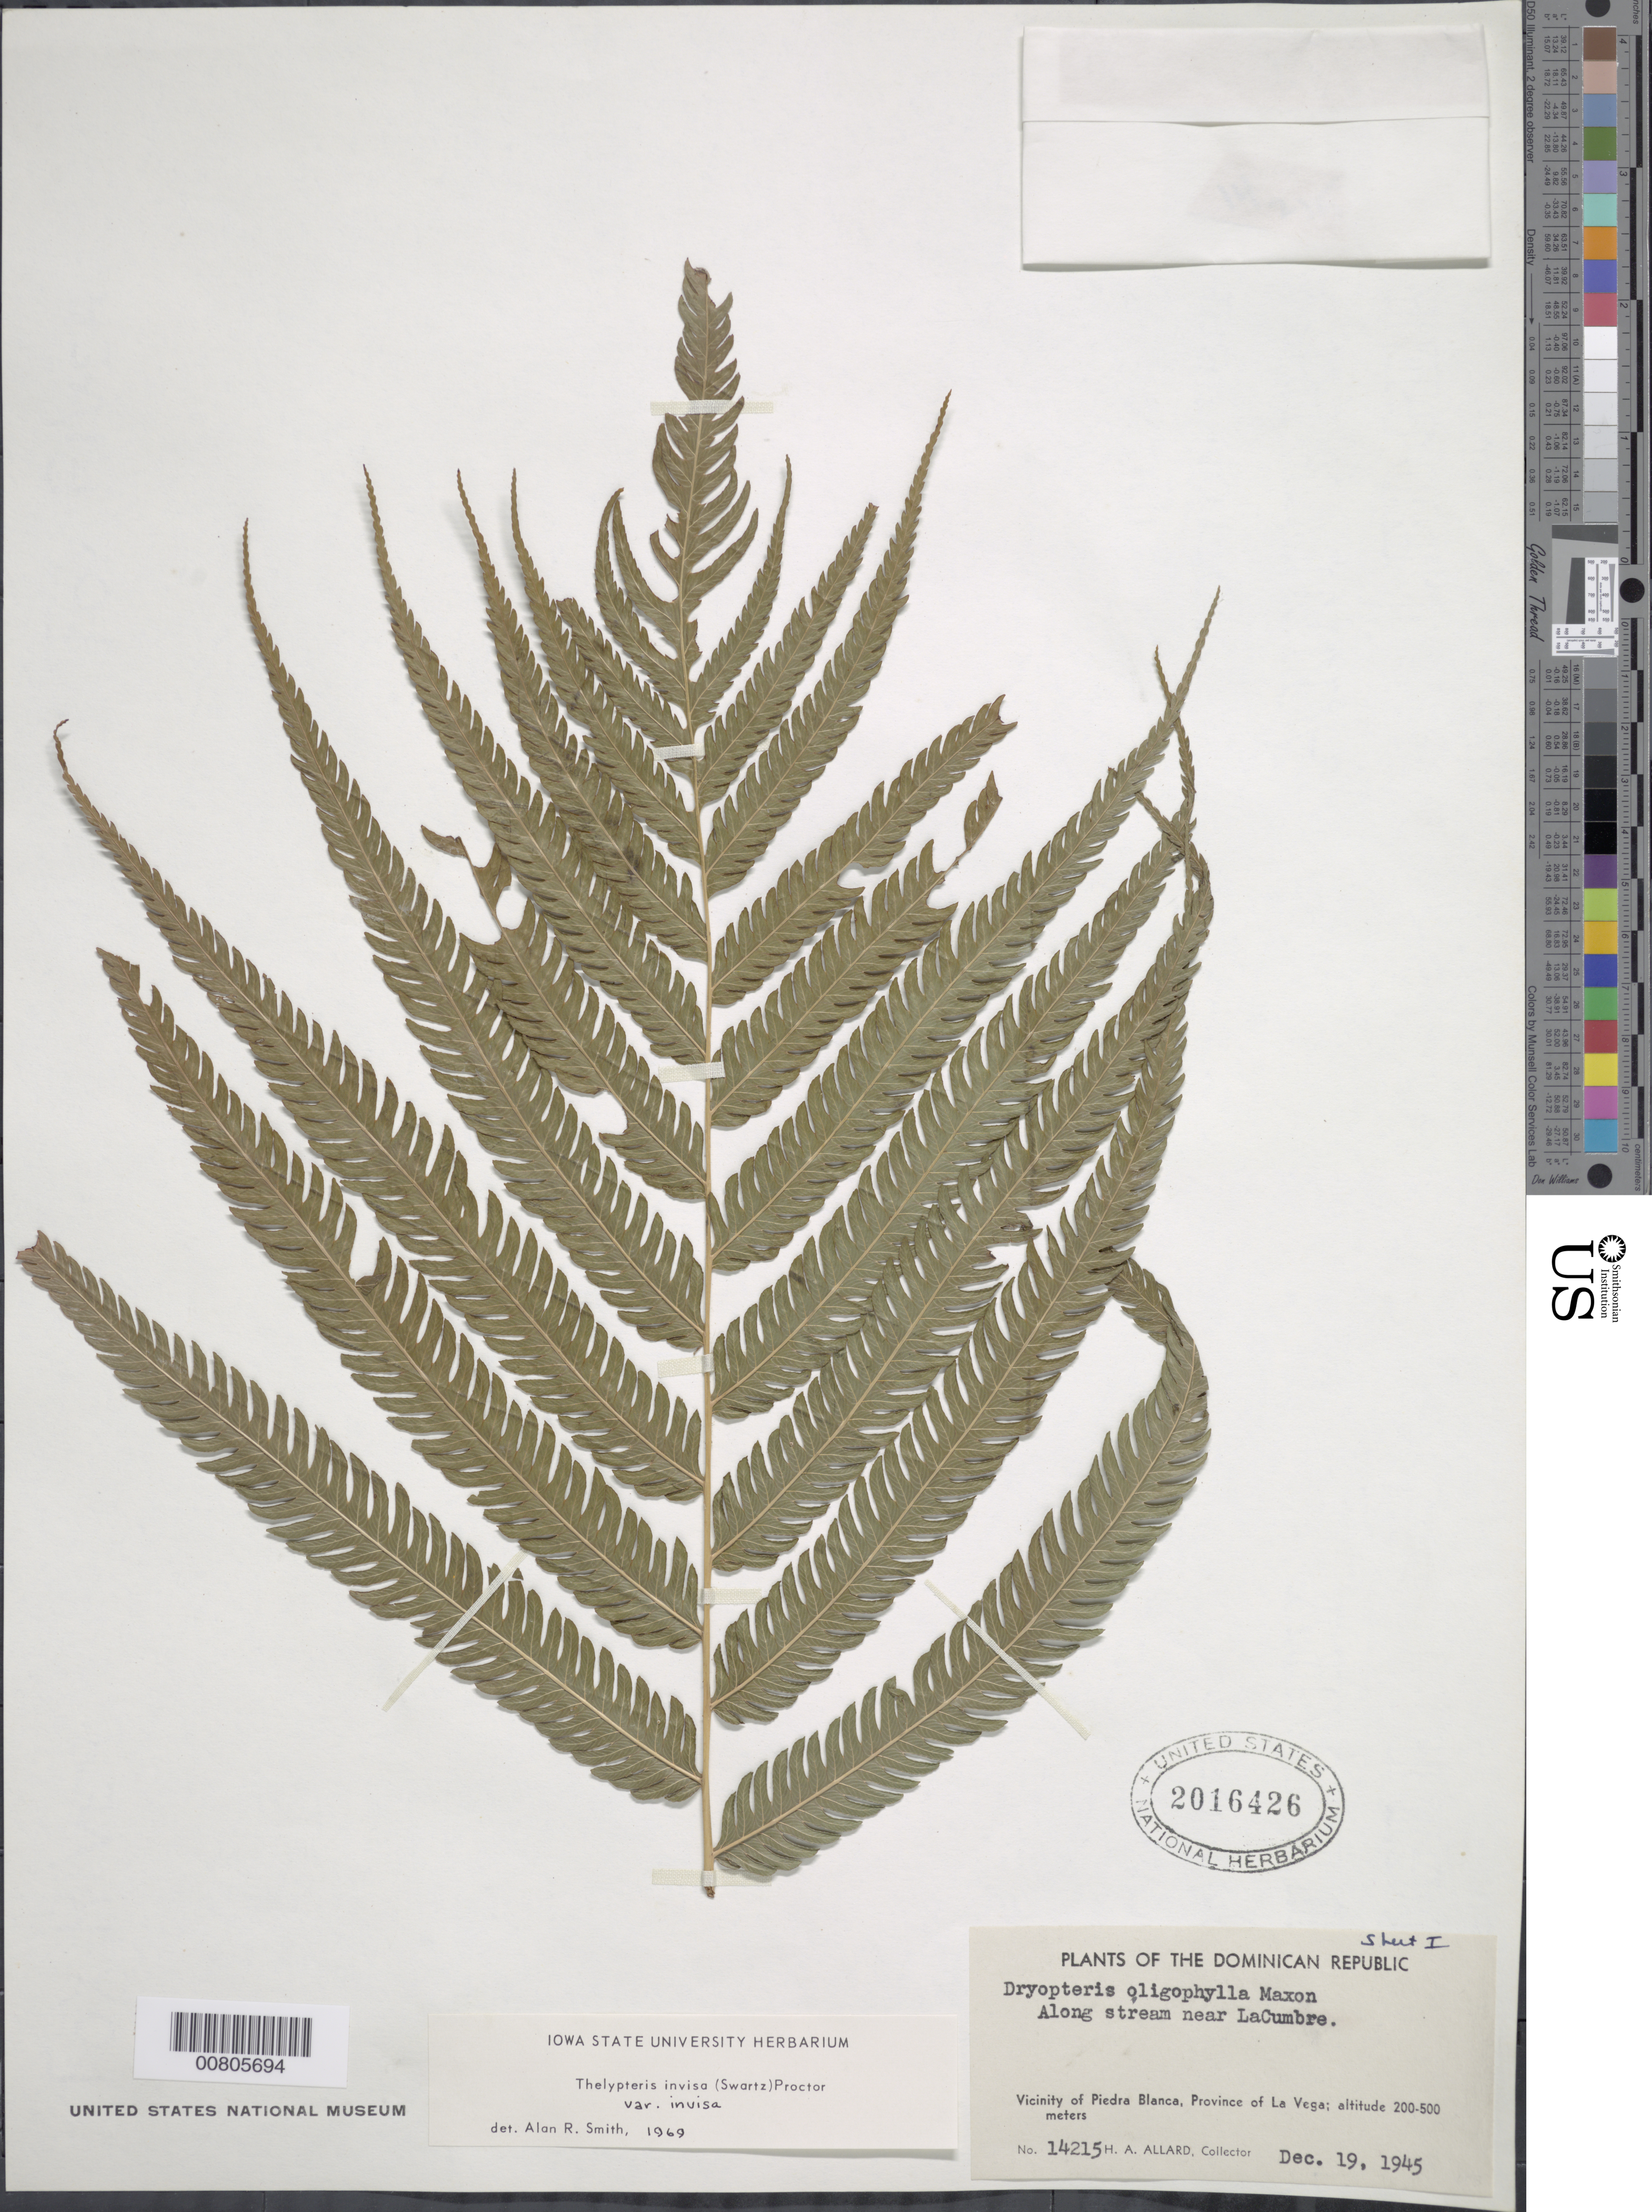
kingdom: Plantae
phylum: Tracheophyta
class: Polypodiopsida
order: Polypodiales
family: Thelypteridaceae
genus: Cyclosorus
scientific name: Cyclosorus grandis (A.R. Sm.) comb. nov., ined 2015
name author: (A.R. Sm.)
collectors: H. A. Allard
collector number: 14215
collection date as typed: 19 Dec 1945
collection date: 1945-12-19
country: Dominican Republic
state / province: La Vega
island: Hispaniola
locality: Piedra Blanca vicinity, near La Cumbre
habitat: Along stream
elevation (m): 200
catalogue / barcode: US 2016426